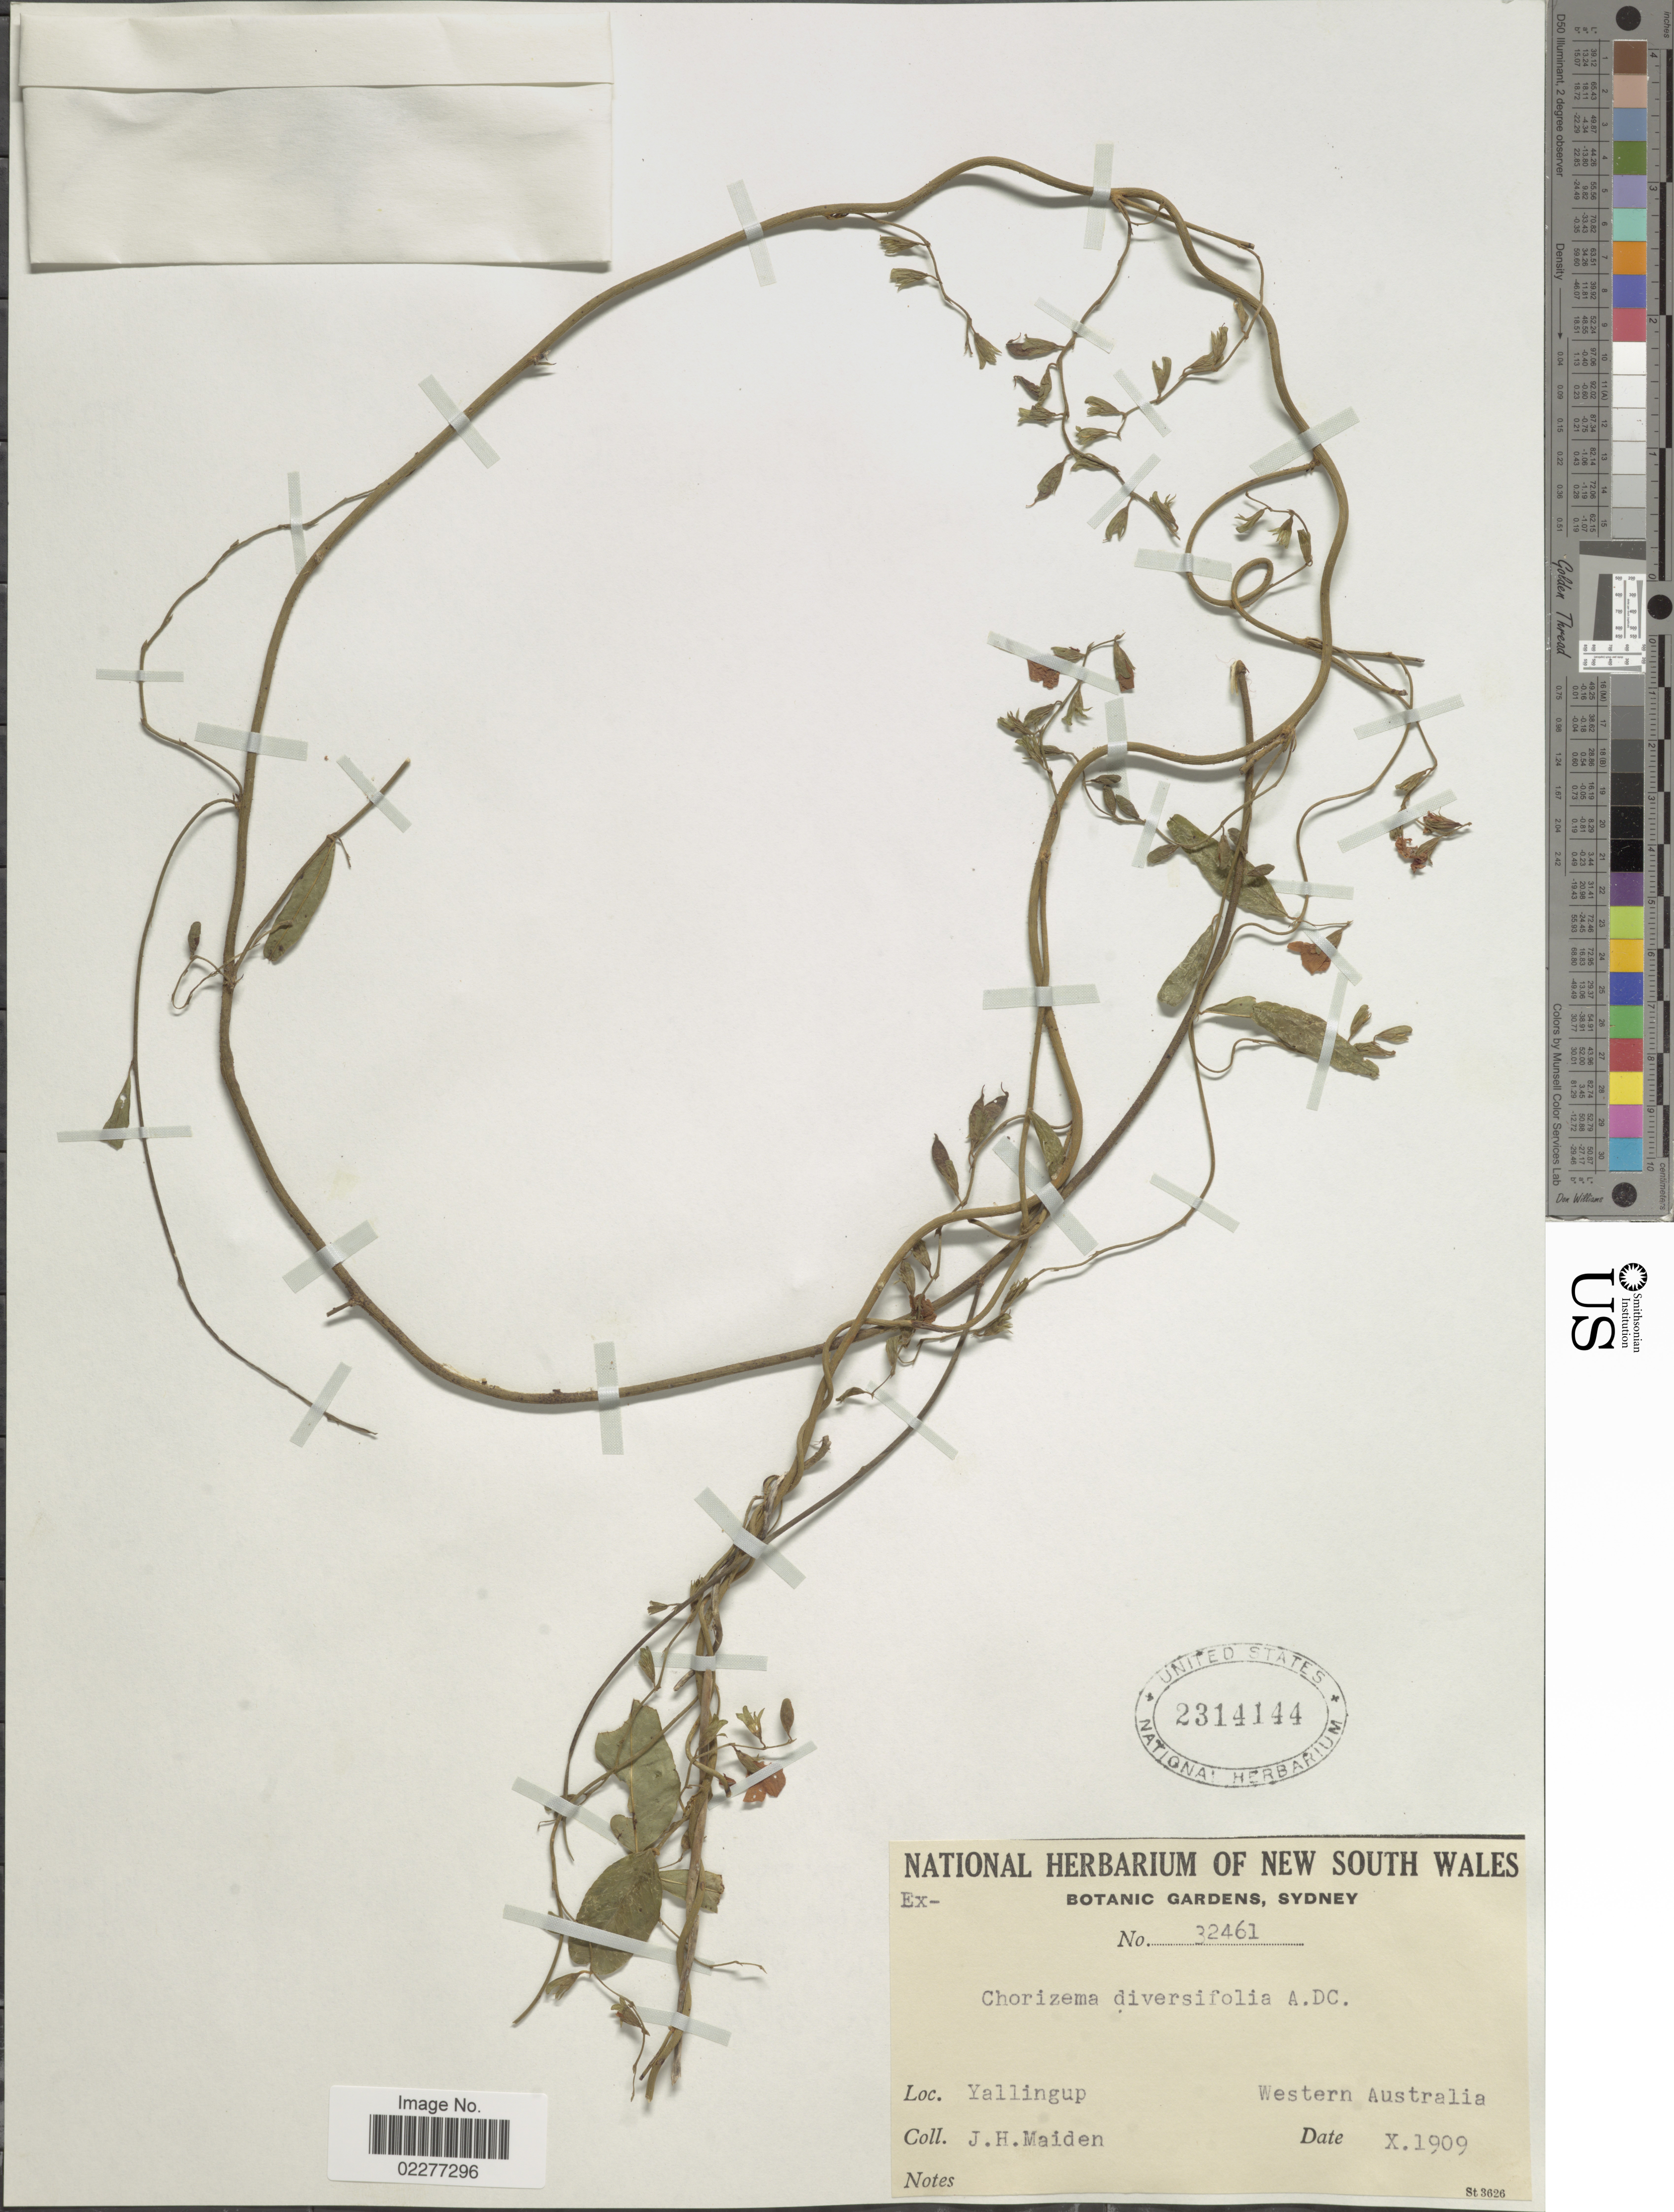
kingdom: Plantae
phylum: Tracheophyta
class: Magnoliopsida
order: Fabales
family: Fabaceae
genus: Chorizema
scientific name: Chorizema diversifolium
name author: A. DC.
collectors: J. Maiden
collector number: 32461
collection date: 1909-10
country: Australia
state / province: Western Australia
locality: Yallingup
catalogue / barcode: US 2314144